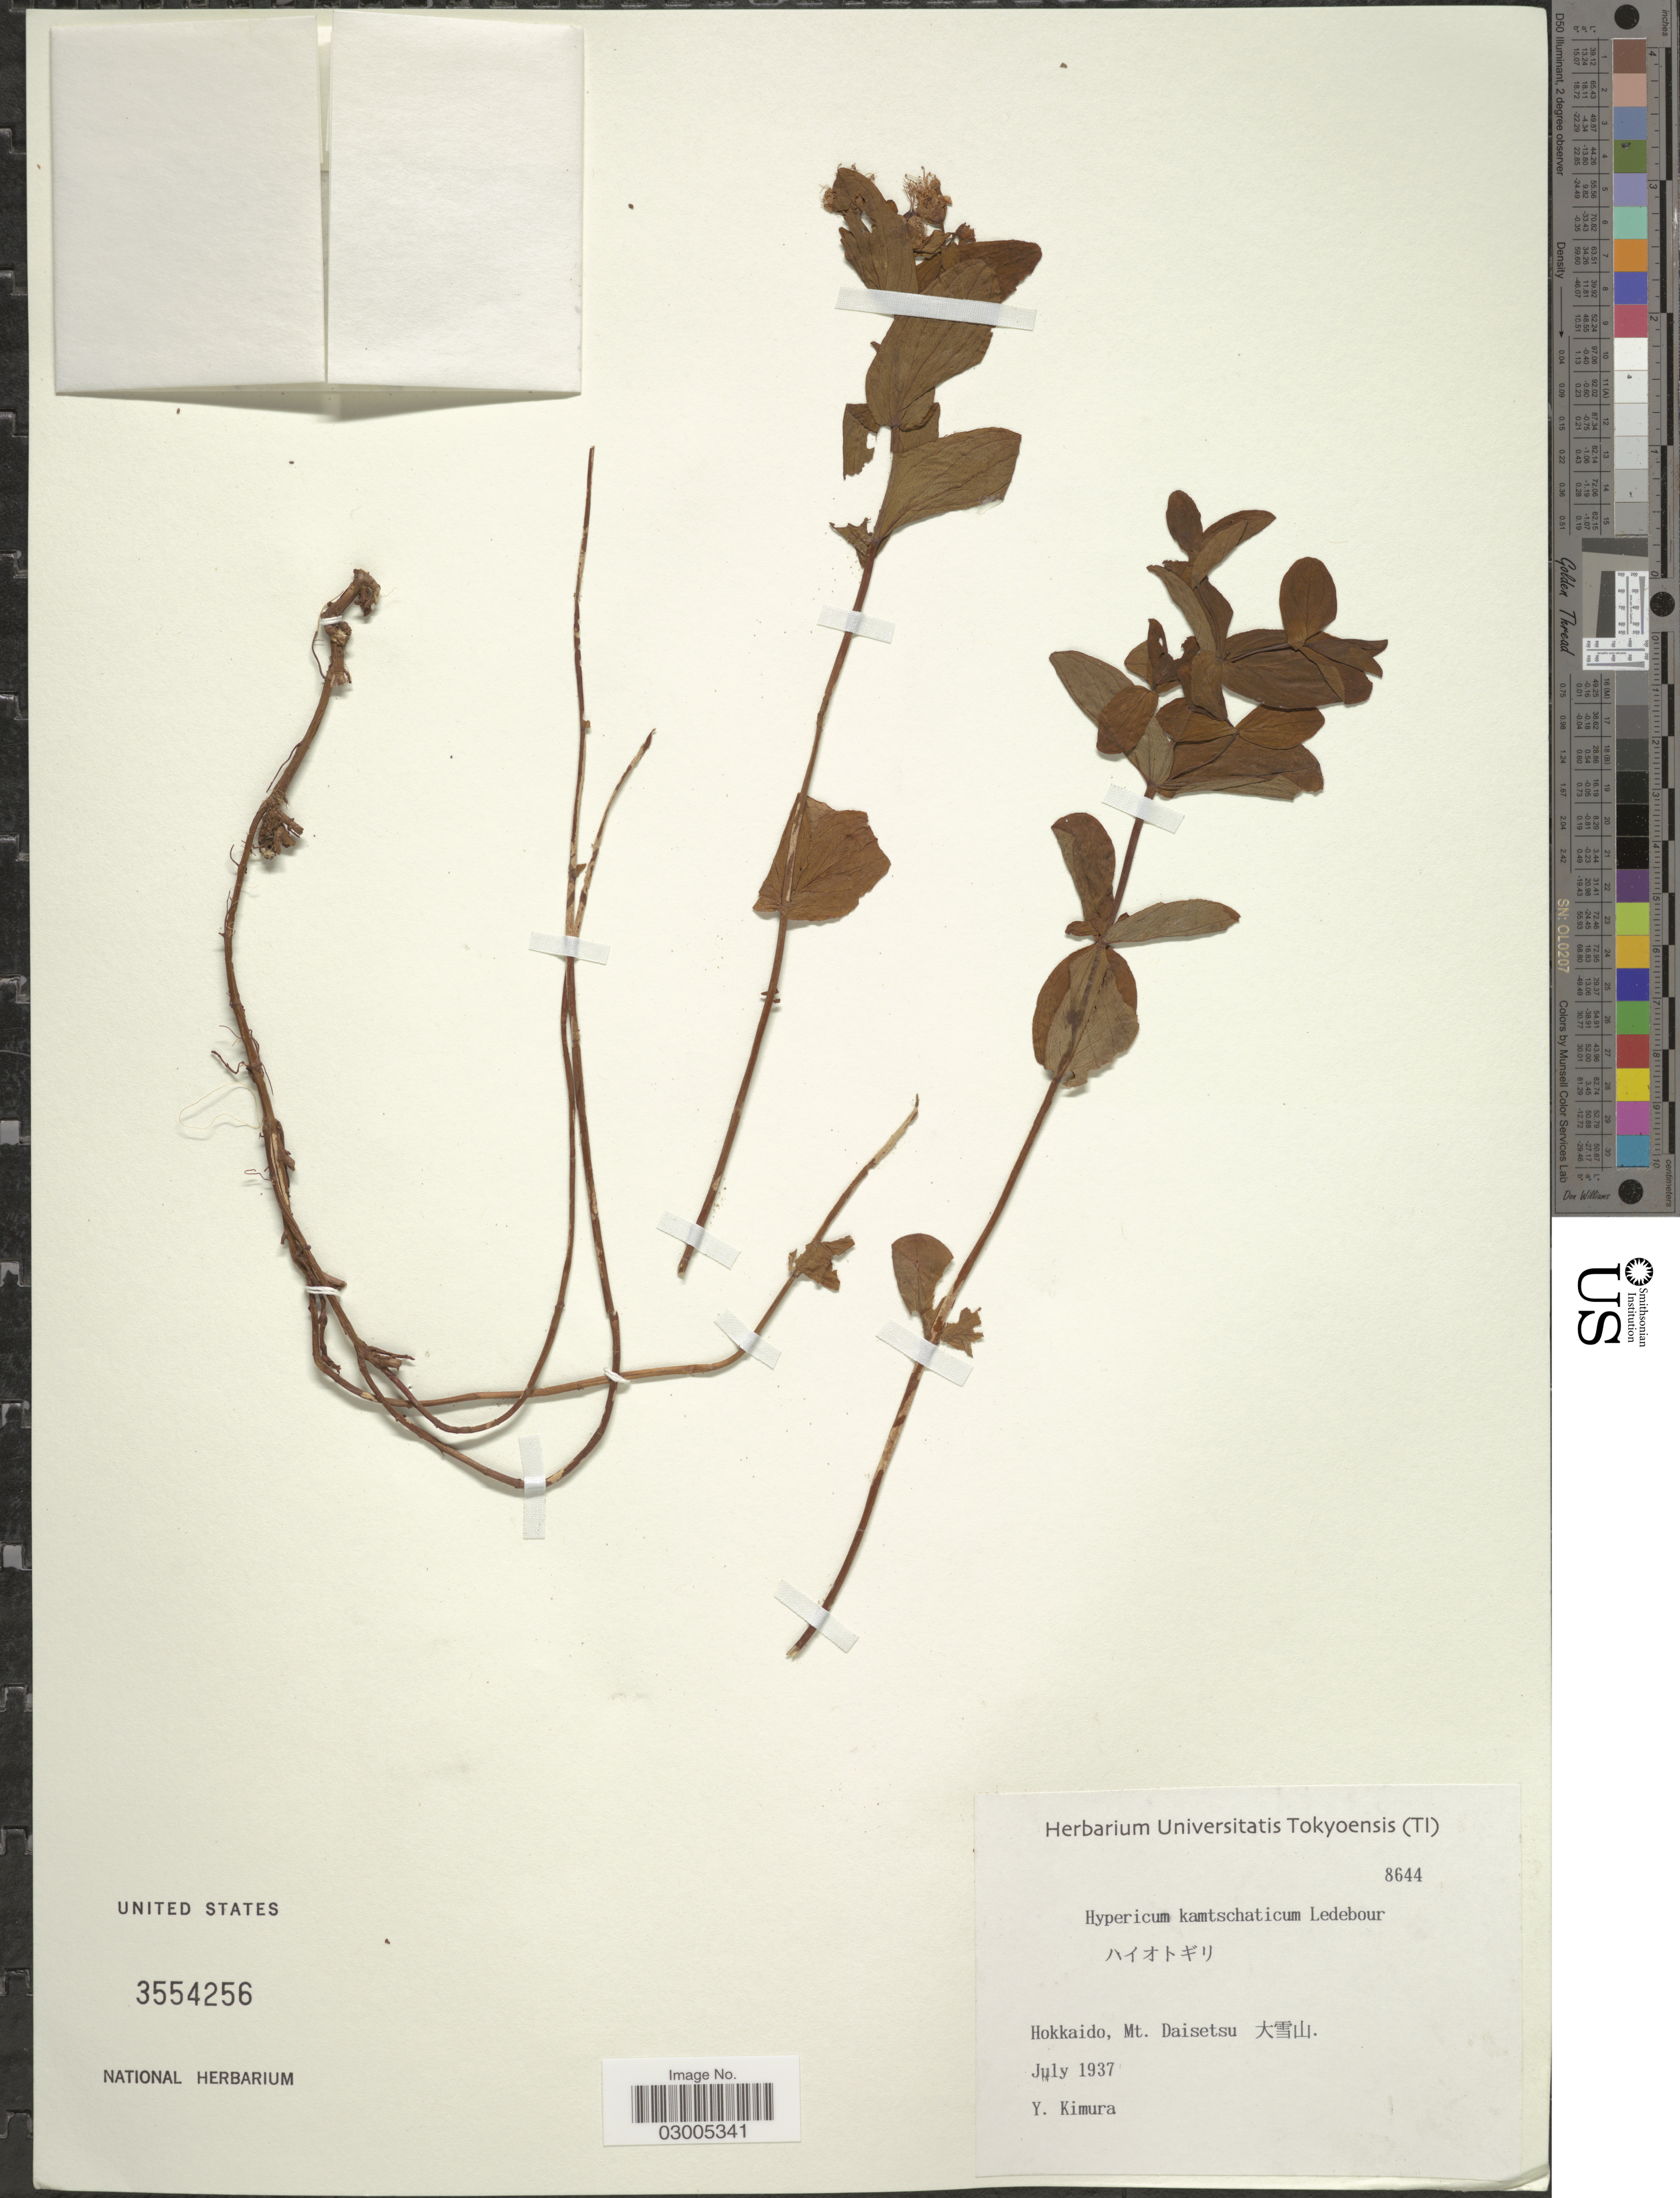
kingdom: Plantae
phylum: Tracheophyta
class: Magnoliopsida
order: Malpighiales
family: Hypericaceae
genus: Hypericum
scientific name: Hypericum kamtschaticum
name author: Ledeb.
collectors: Y. Kimura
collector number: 8644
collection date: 1937-07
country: Japan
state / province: Hokkaidō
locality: Mt. Daisetsu.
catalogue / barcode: US 3554256